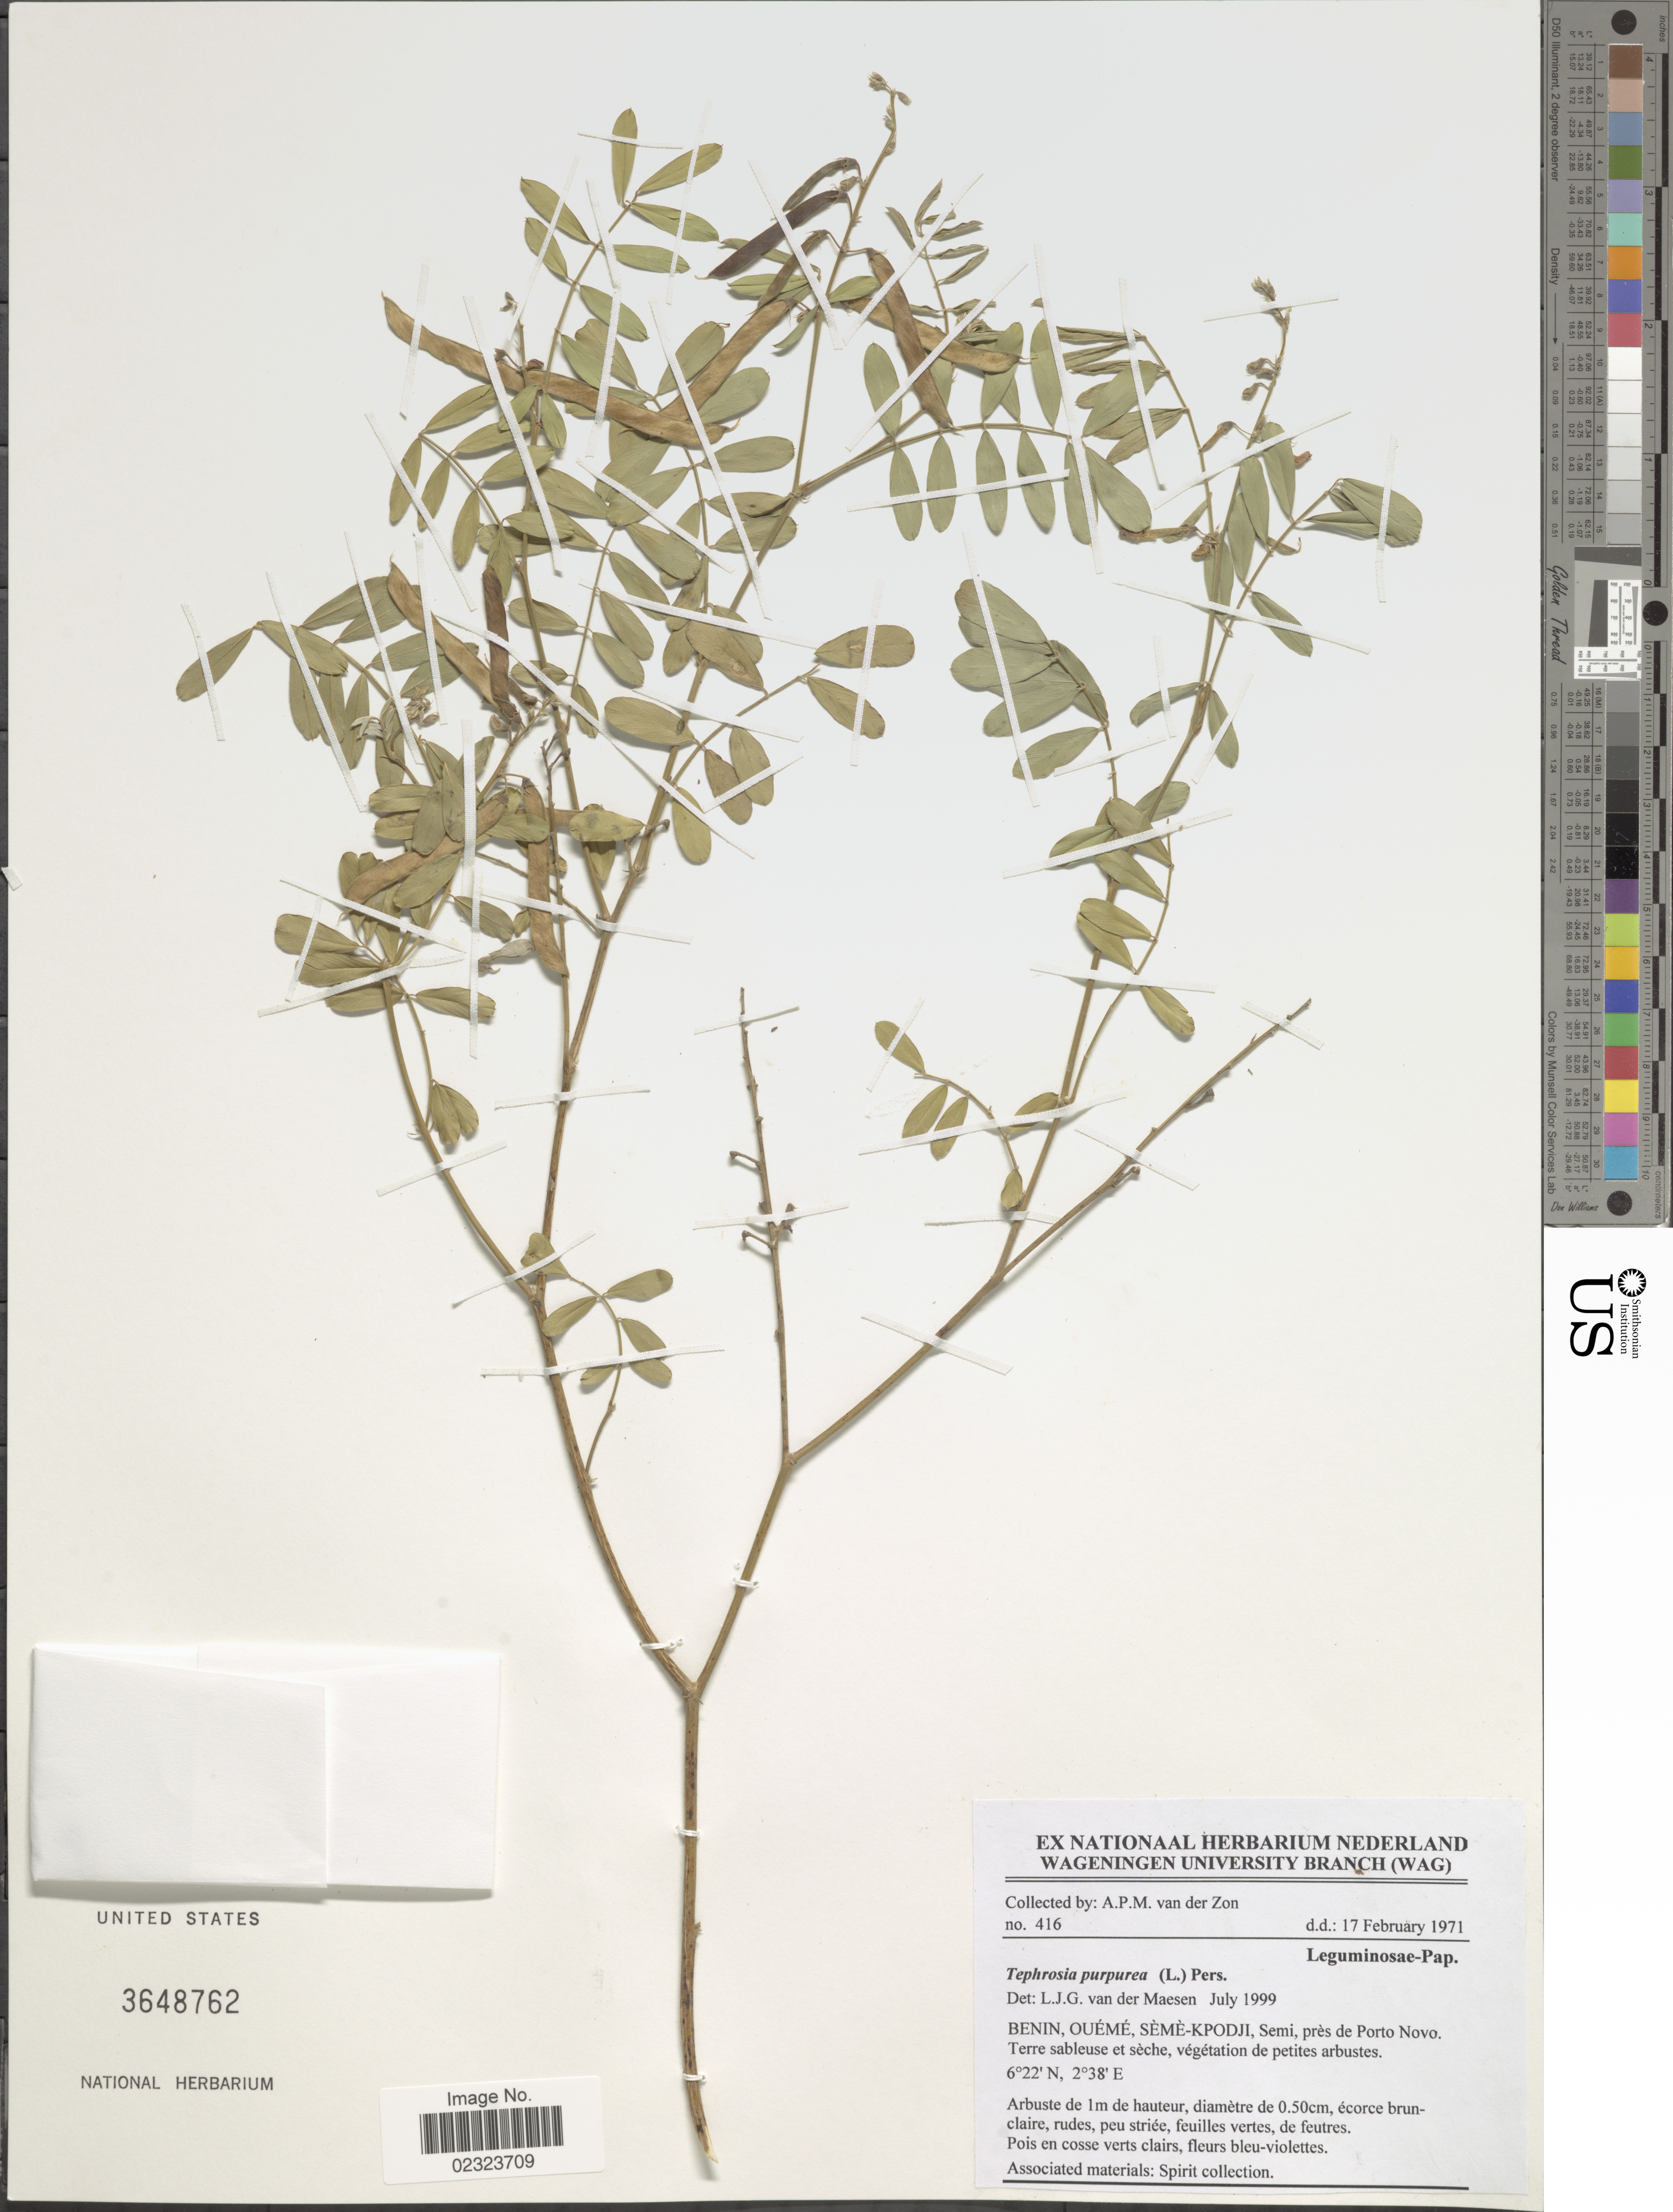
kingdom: Plantae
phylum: Tracheophyta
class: Magnoliopsida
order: Fabales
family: Fabaceae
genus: Tephrosia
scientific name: Tephrosia purpurea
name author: (L.) Pers.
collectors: A. van der Zon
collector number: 416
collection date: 1971-02-17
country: Benin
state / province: Oueme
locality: Seme-Kpodji, Semi, pres de Porto Novo.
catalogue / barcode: US 3648762